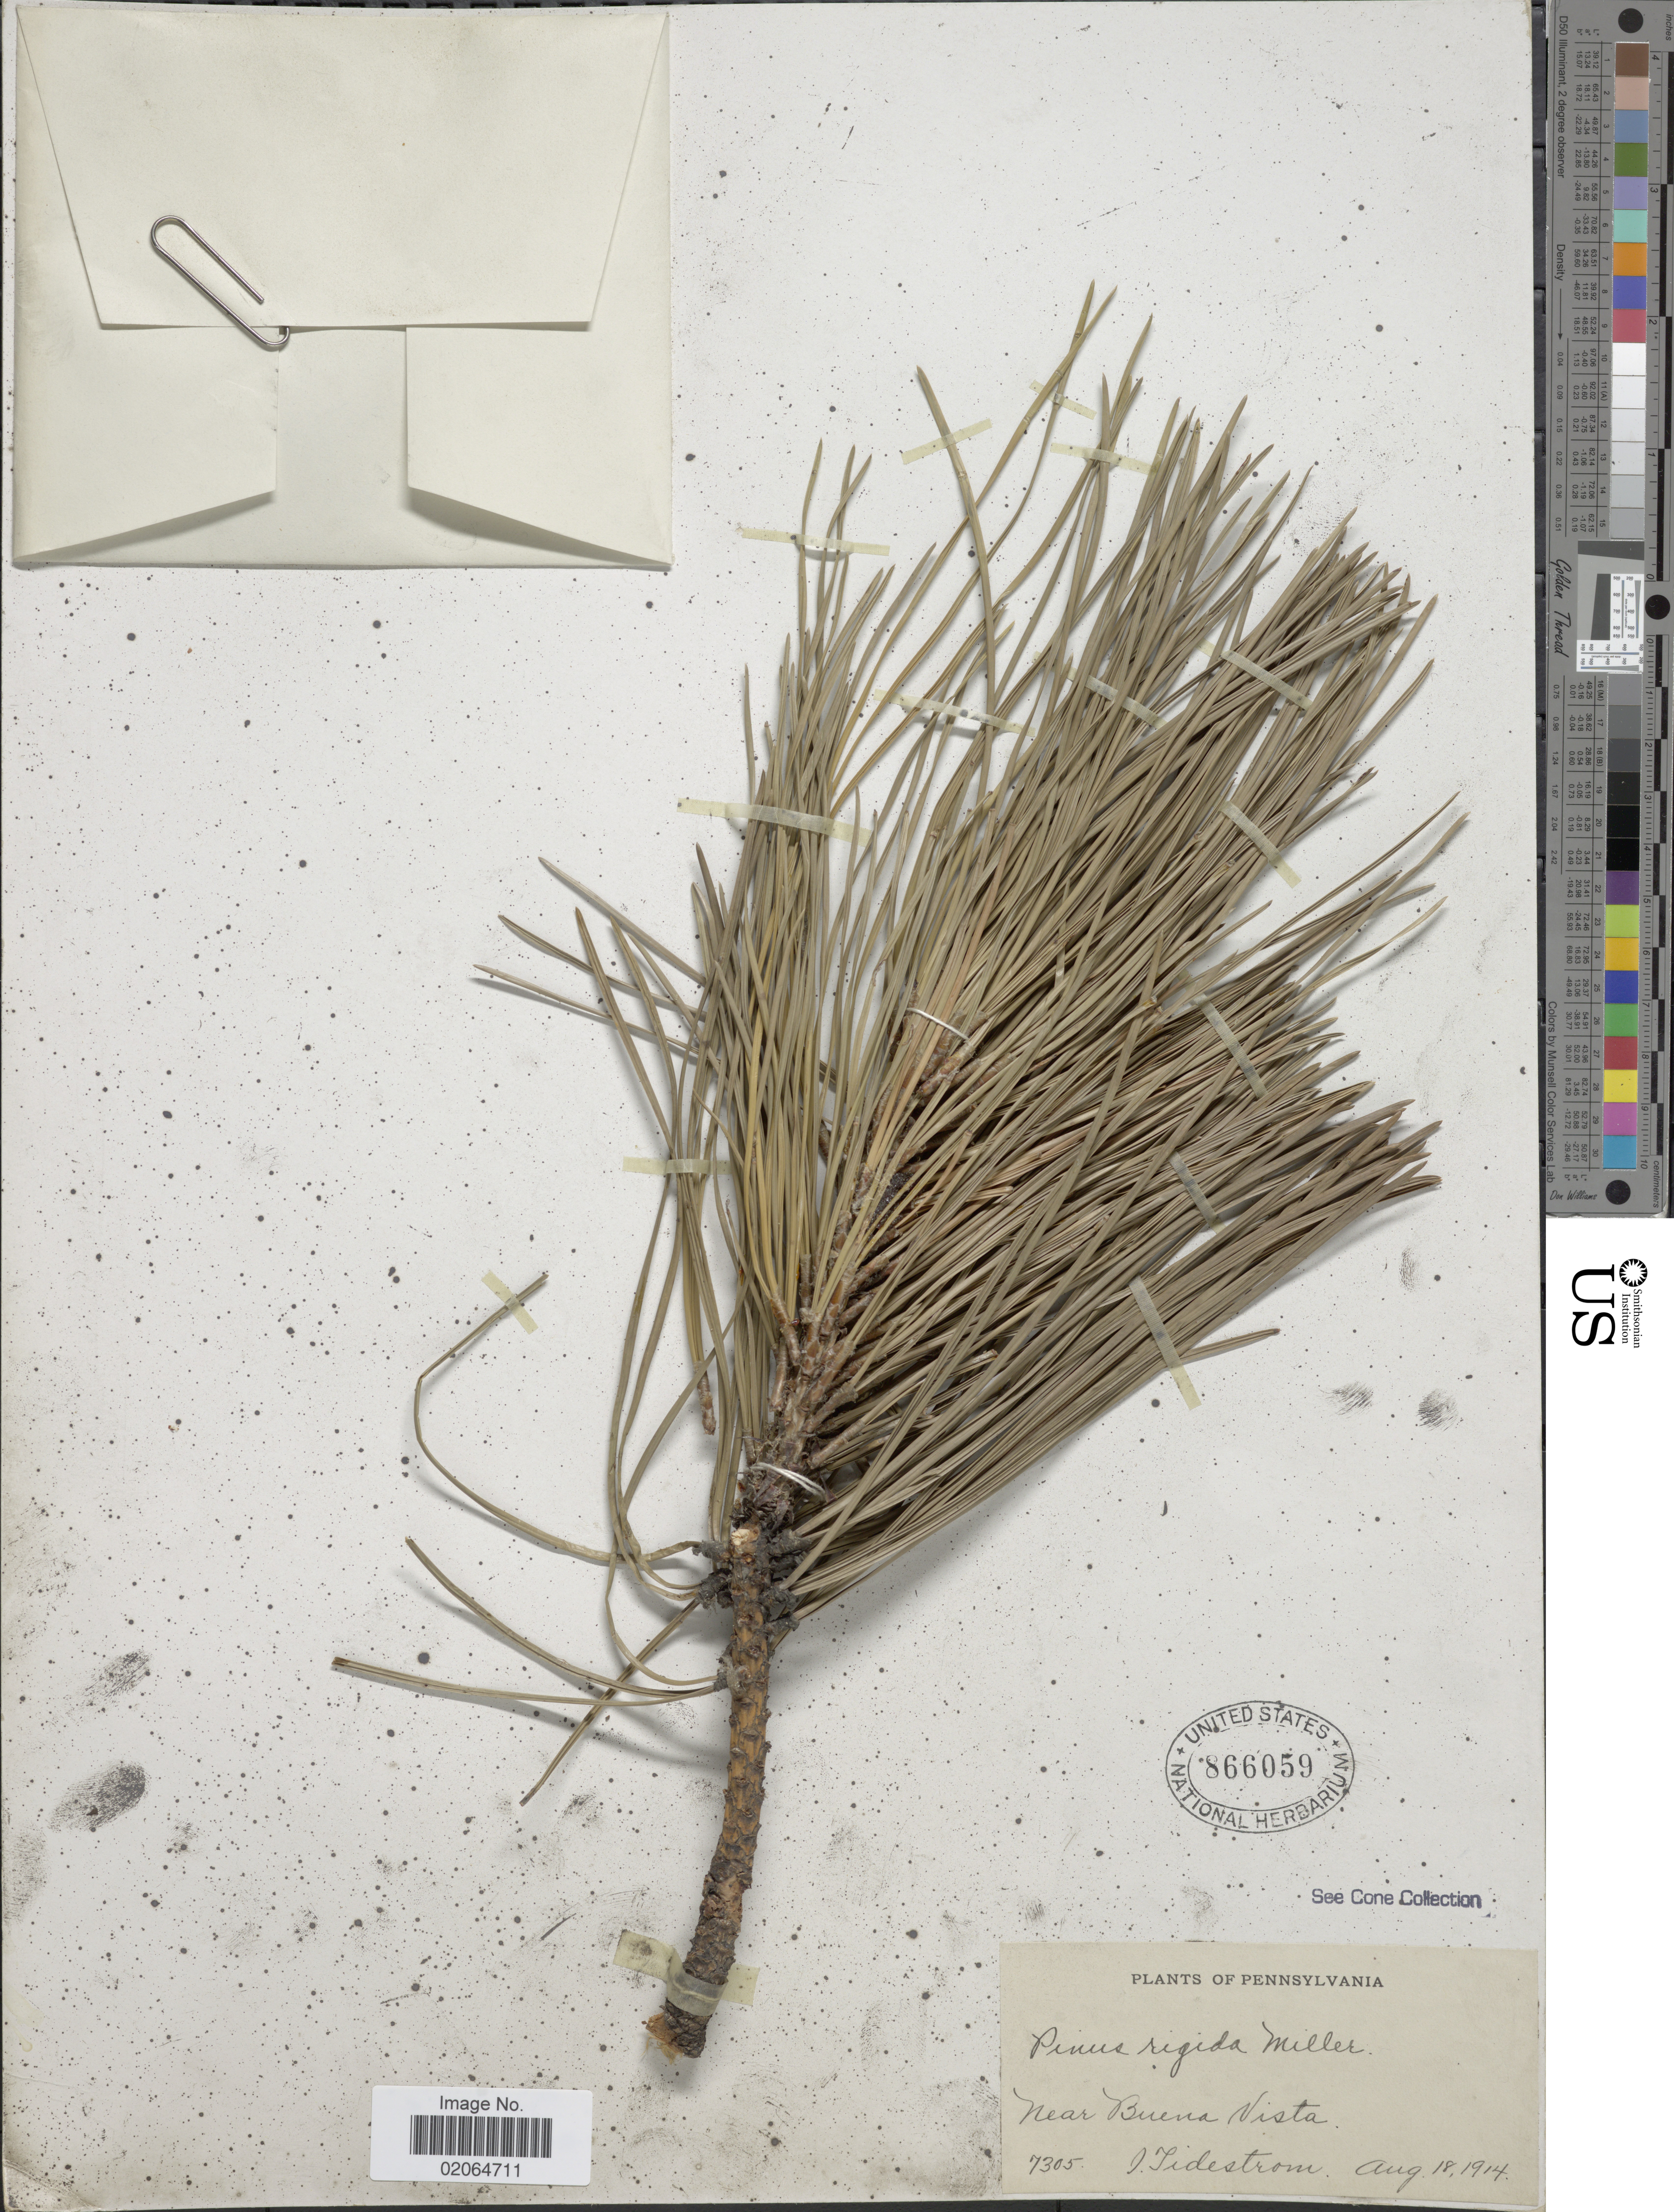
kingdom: Plantae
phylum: Tracheophyta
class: Pinopsida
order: Pinales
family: Pinaceae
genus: Pinus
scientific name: Pinus rigida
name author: Mill.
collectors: I. F. Tidestrom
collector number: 7305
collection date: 1914-08-18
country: United States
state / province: Pennsylvania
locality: Near Buena Vista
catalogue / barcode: US 866059